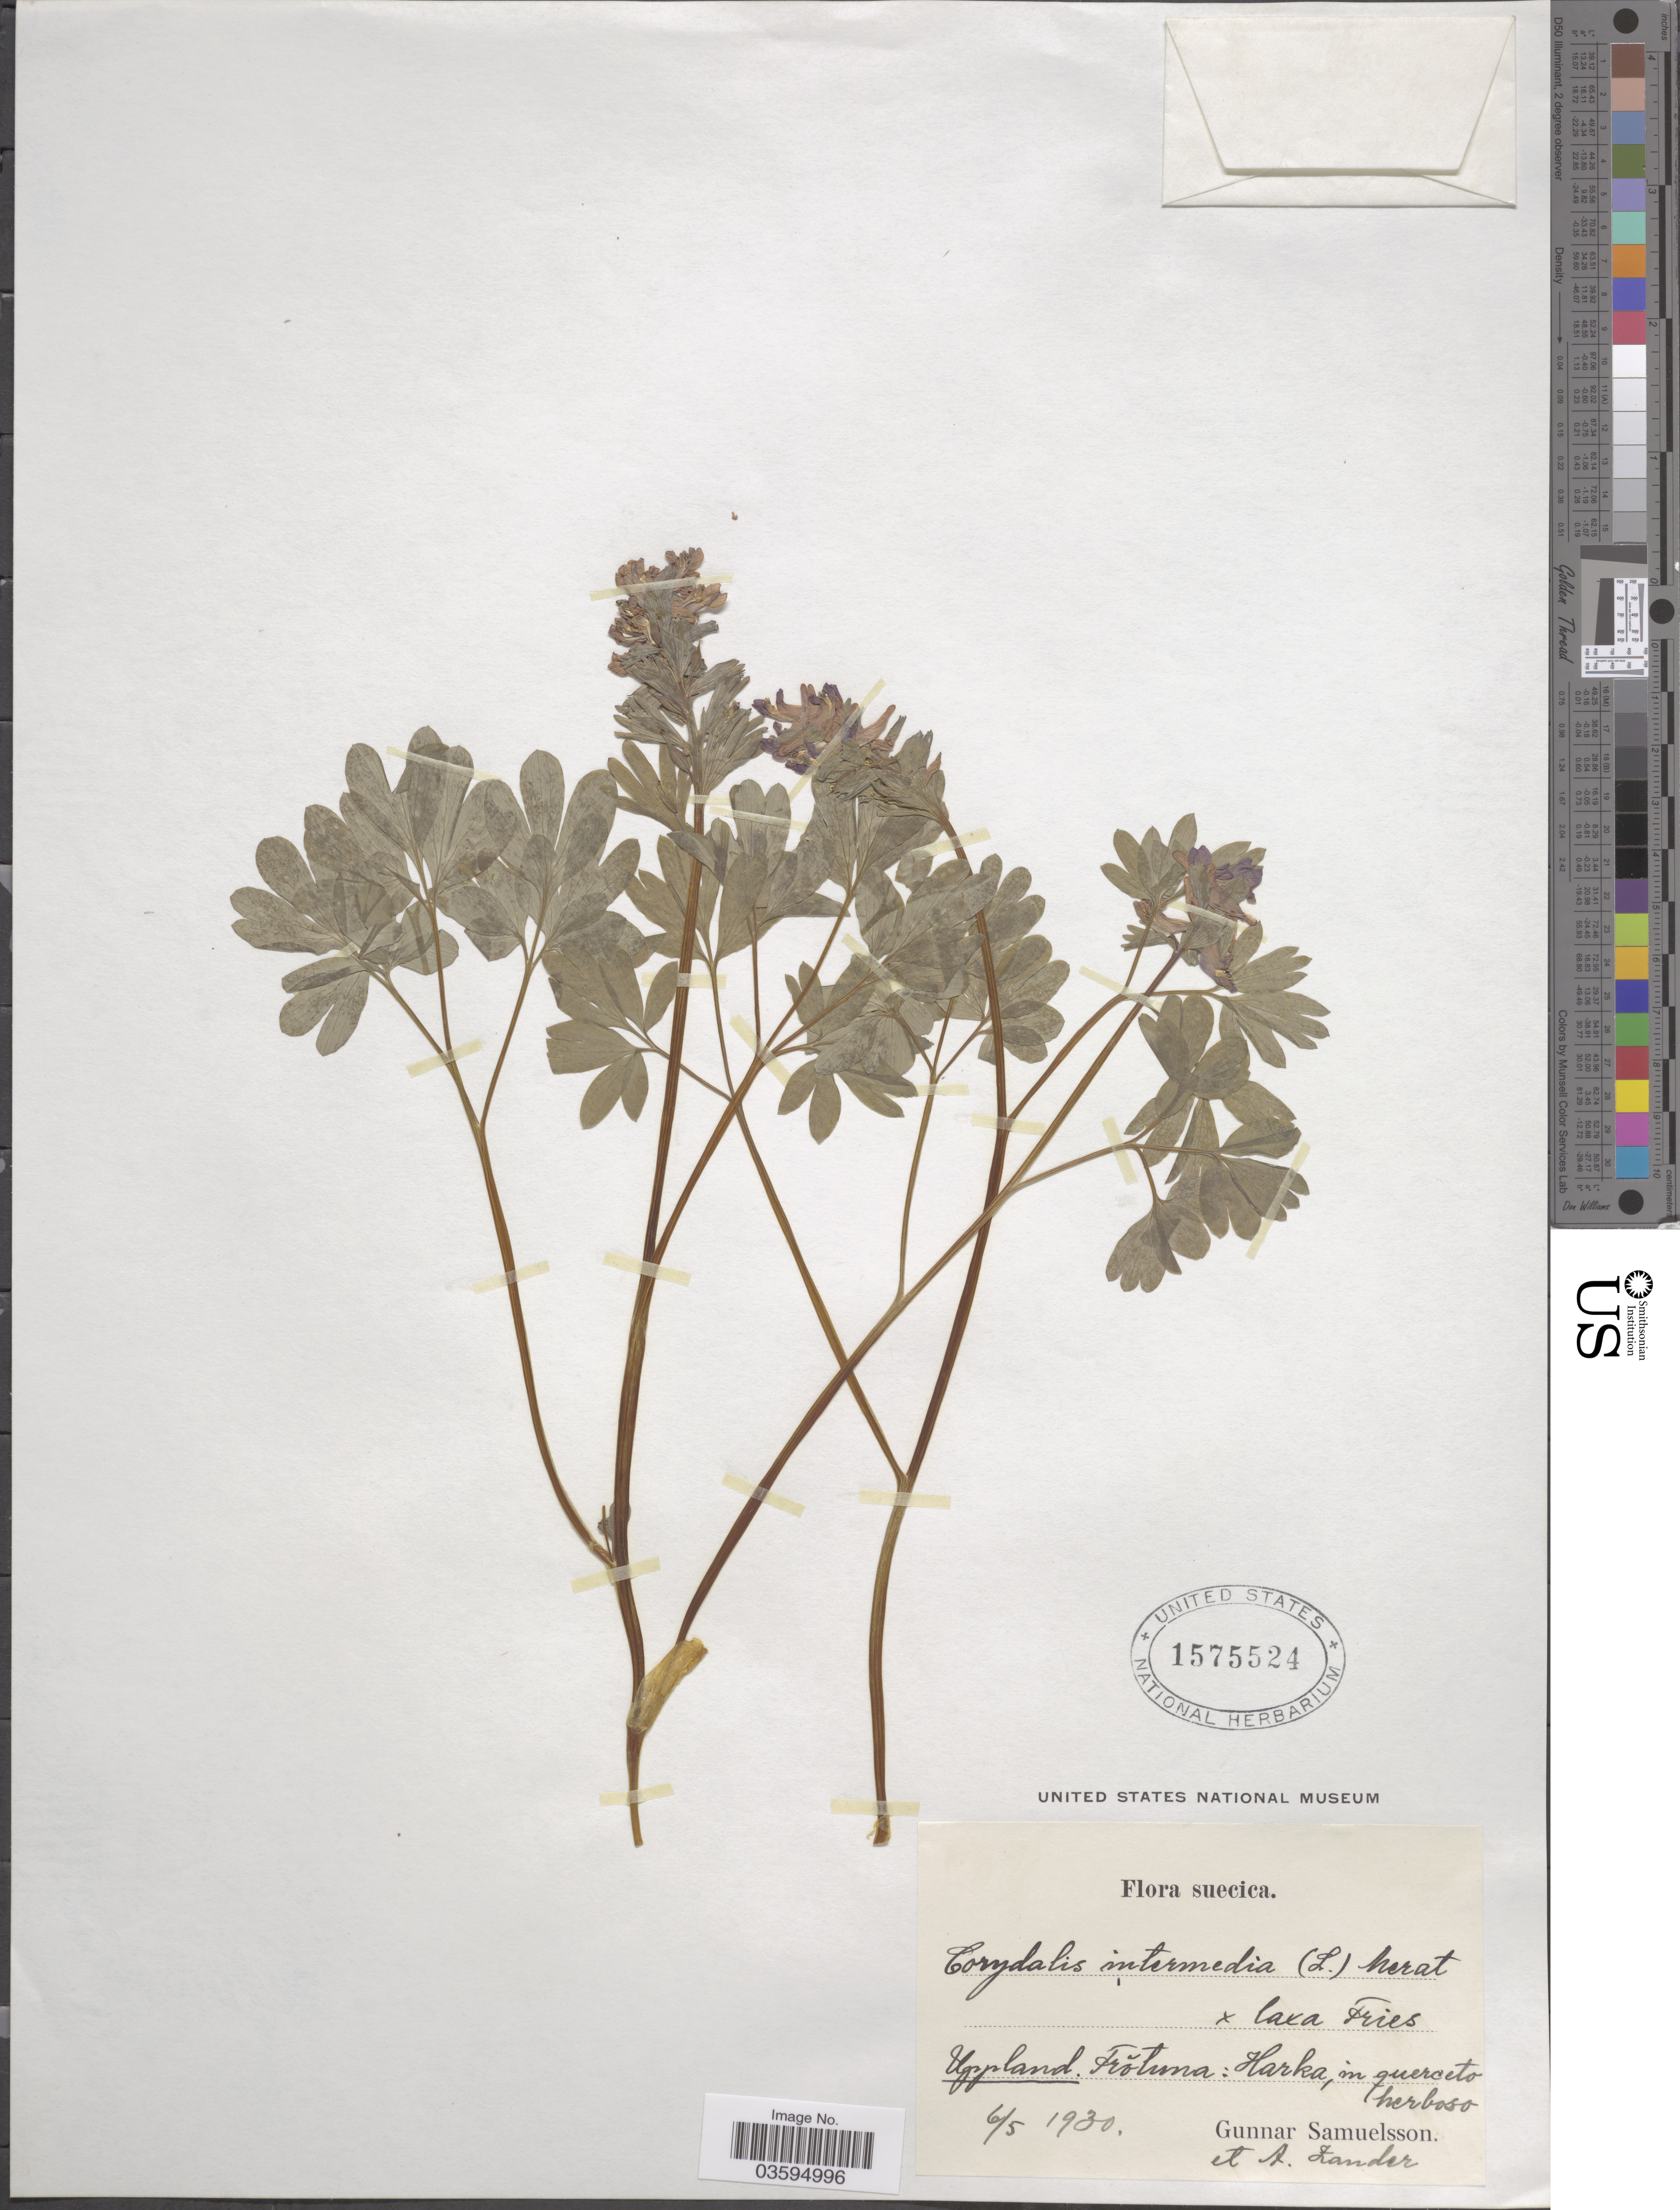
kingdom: Plantae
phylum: Tracheophyta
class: Magnoliopsida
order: Ranunculales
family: Papaveraceae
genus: Capnoides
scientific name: Capnoides intermedia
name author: Kuntze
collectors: G. Samuelsson & A. Zander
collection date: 1930-05-06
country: Sweden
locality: Suecica. Upland. Frŏtuna: Harka.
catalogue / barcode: US 1575524